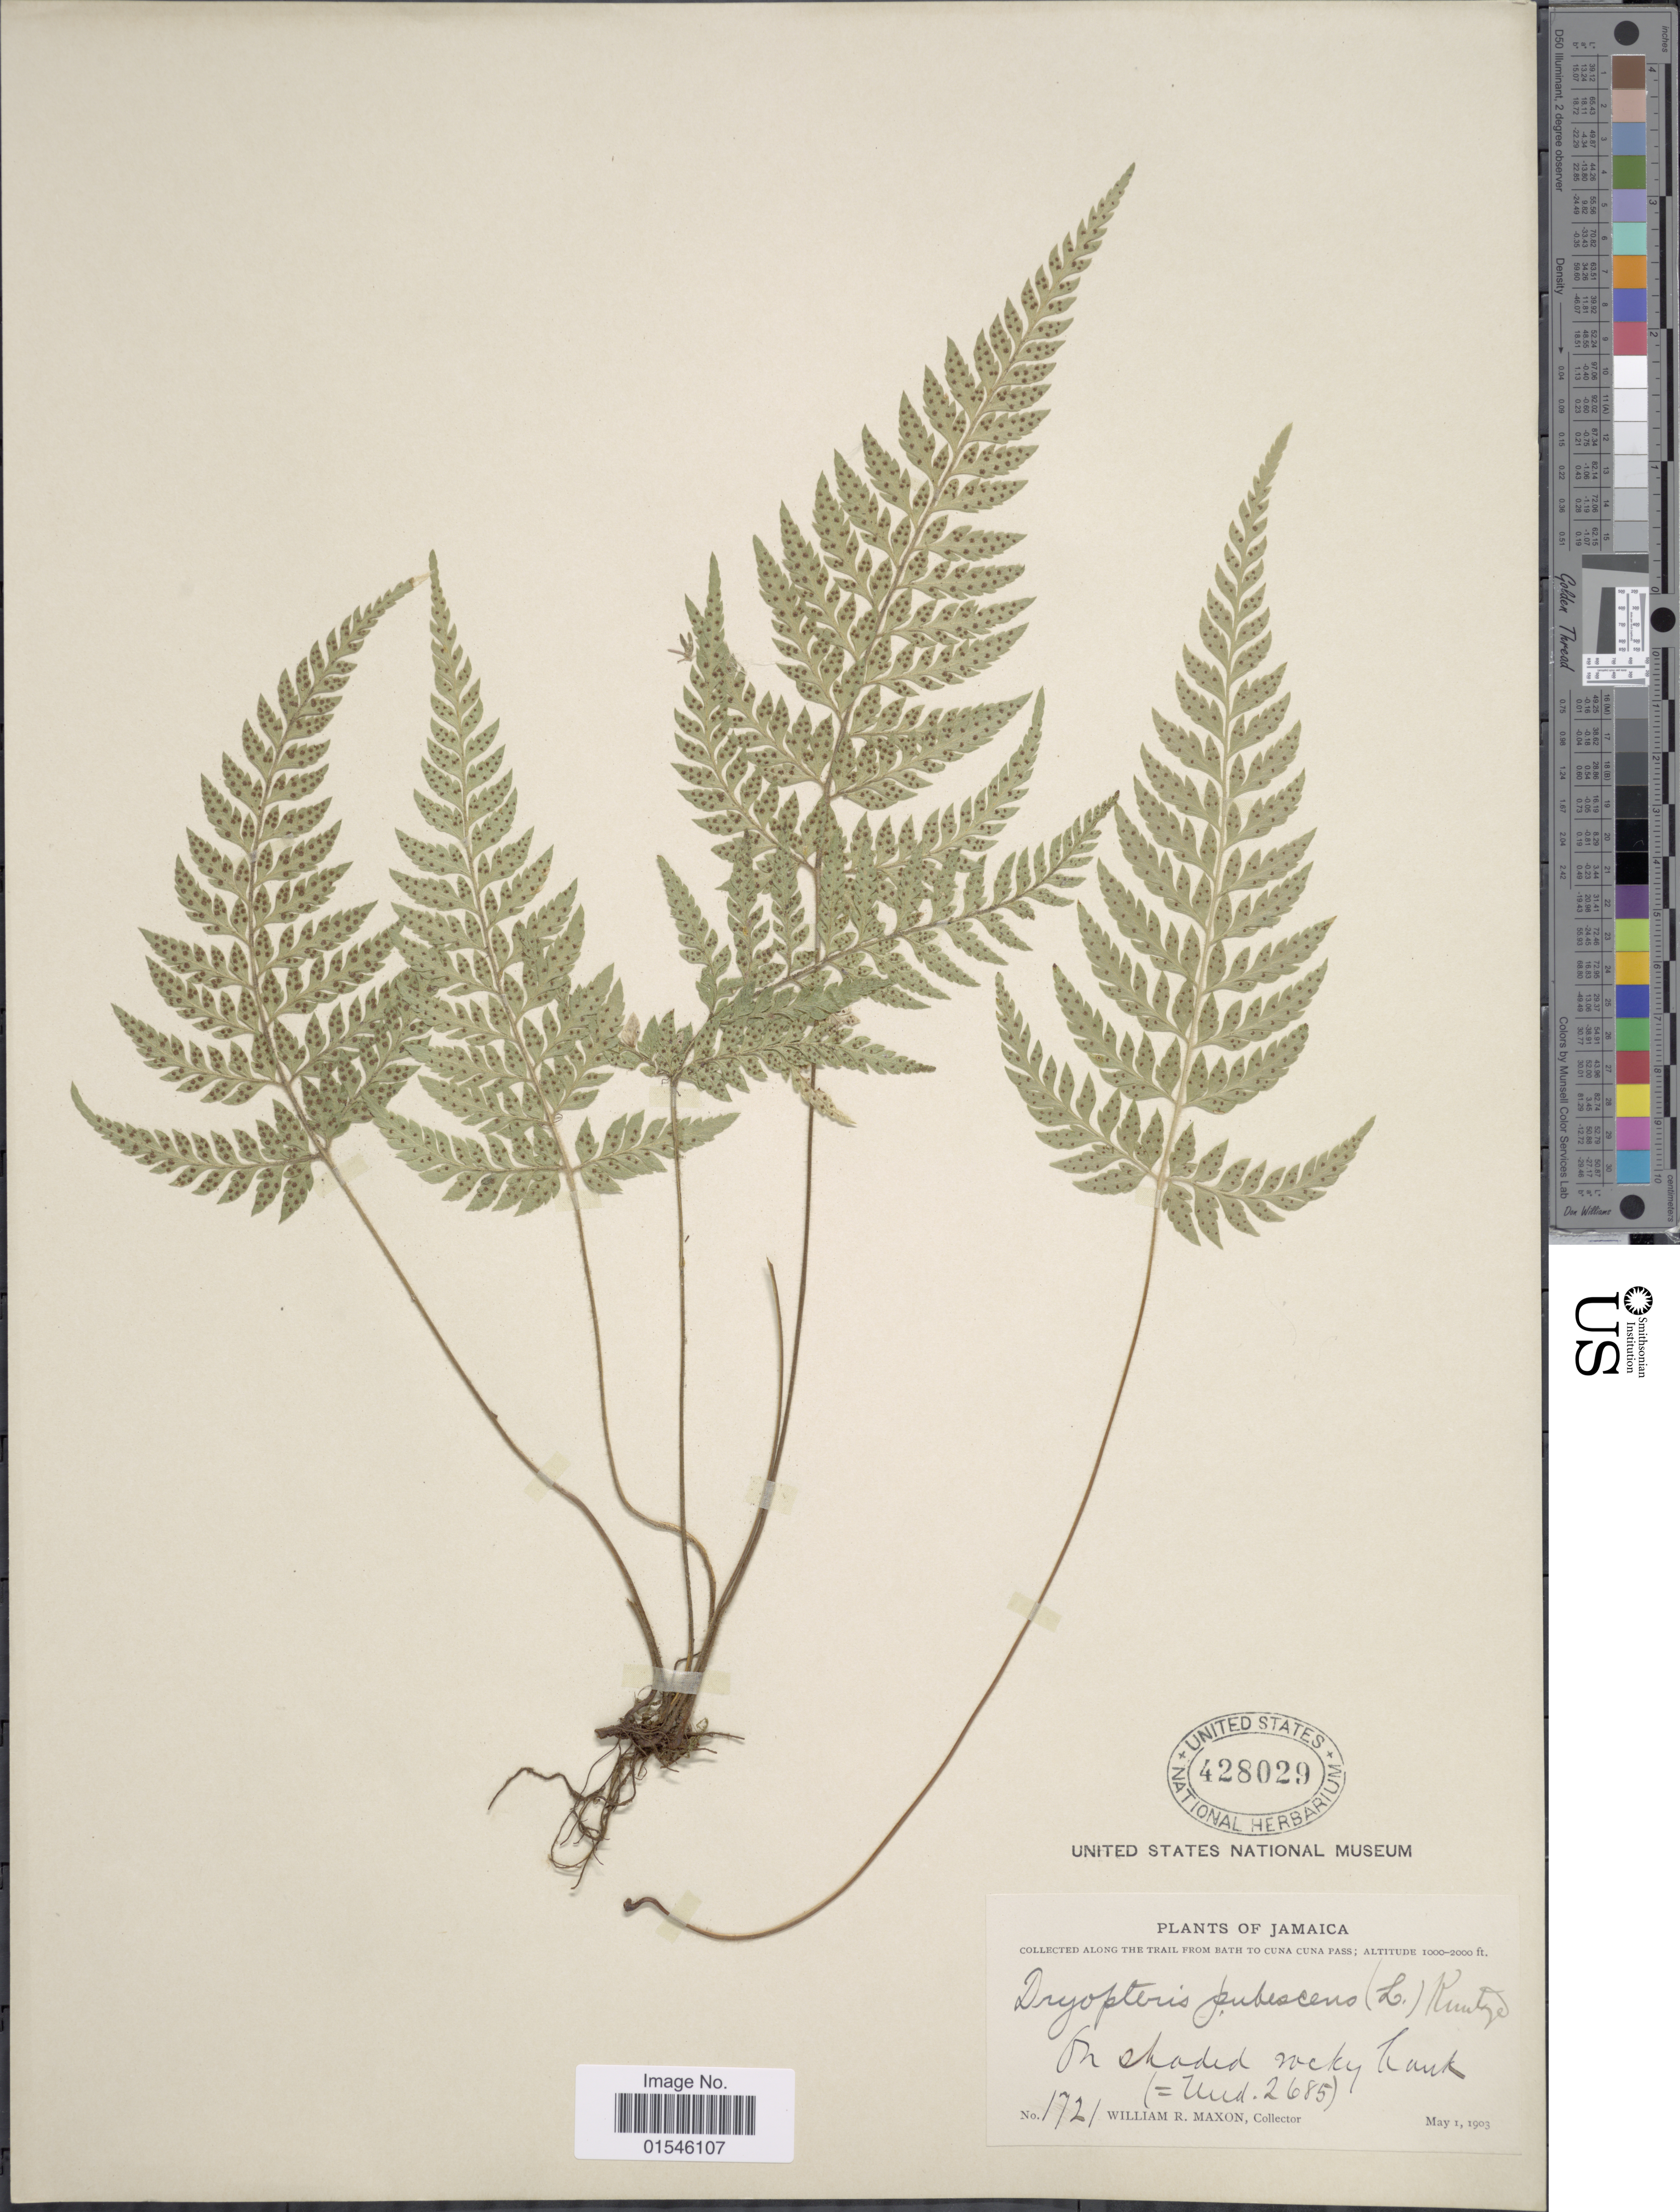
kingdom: Plantae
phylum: Tracheophyta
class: Polypodiopsida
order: Polypodiales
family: Dryopteridaceae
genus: Polystichopsis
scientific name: Polystichopsis pubescens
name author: (L.) C.V. Morton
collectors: W. R. Maxon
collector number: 1721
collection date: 1903-05-01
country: Jamaica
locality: Along the trail from bath to Cuna Cuna Pass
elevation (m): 1000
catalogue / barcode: US 428029